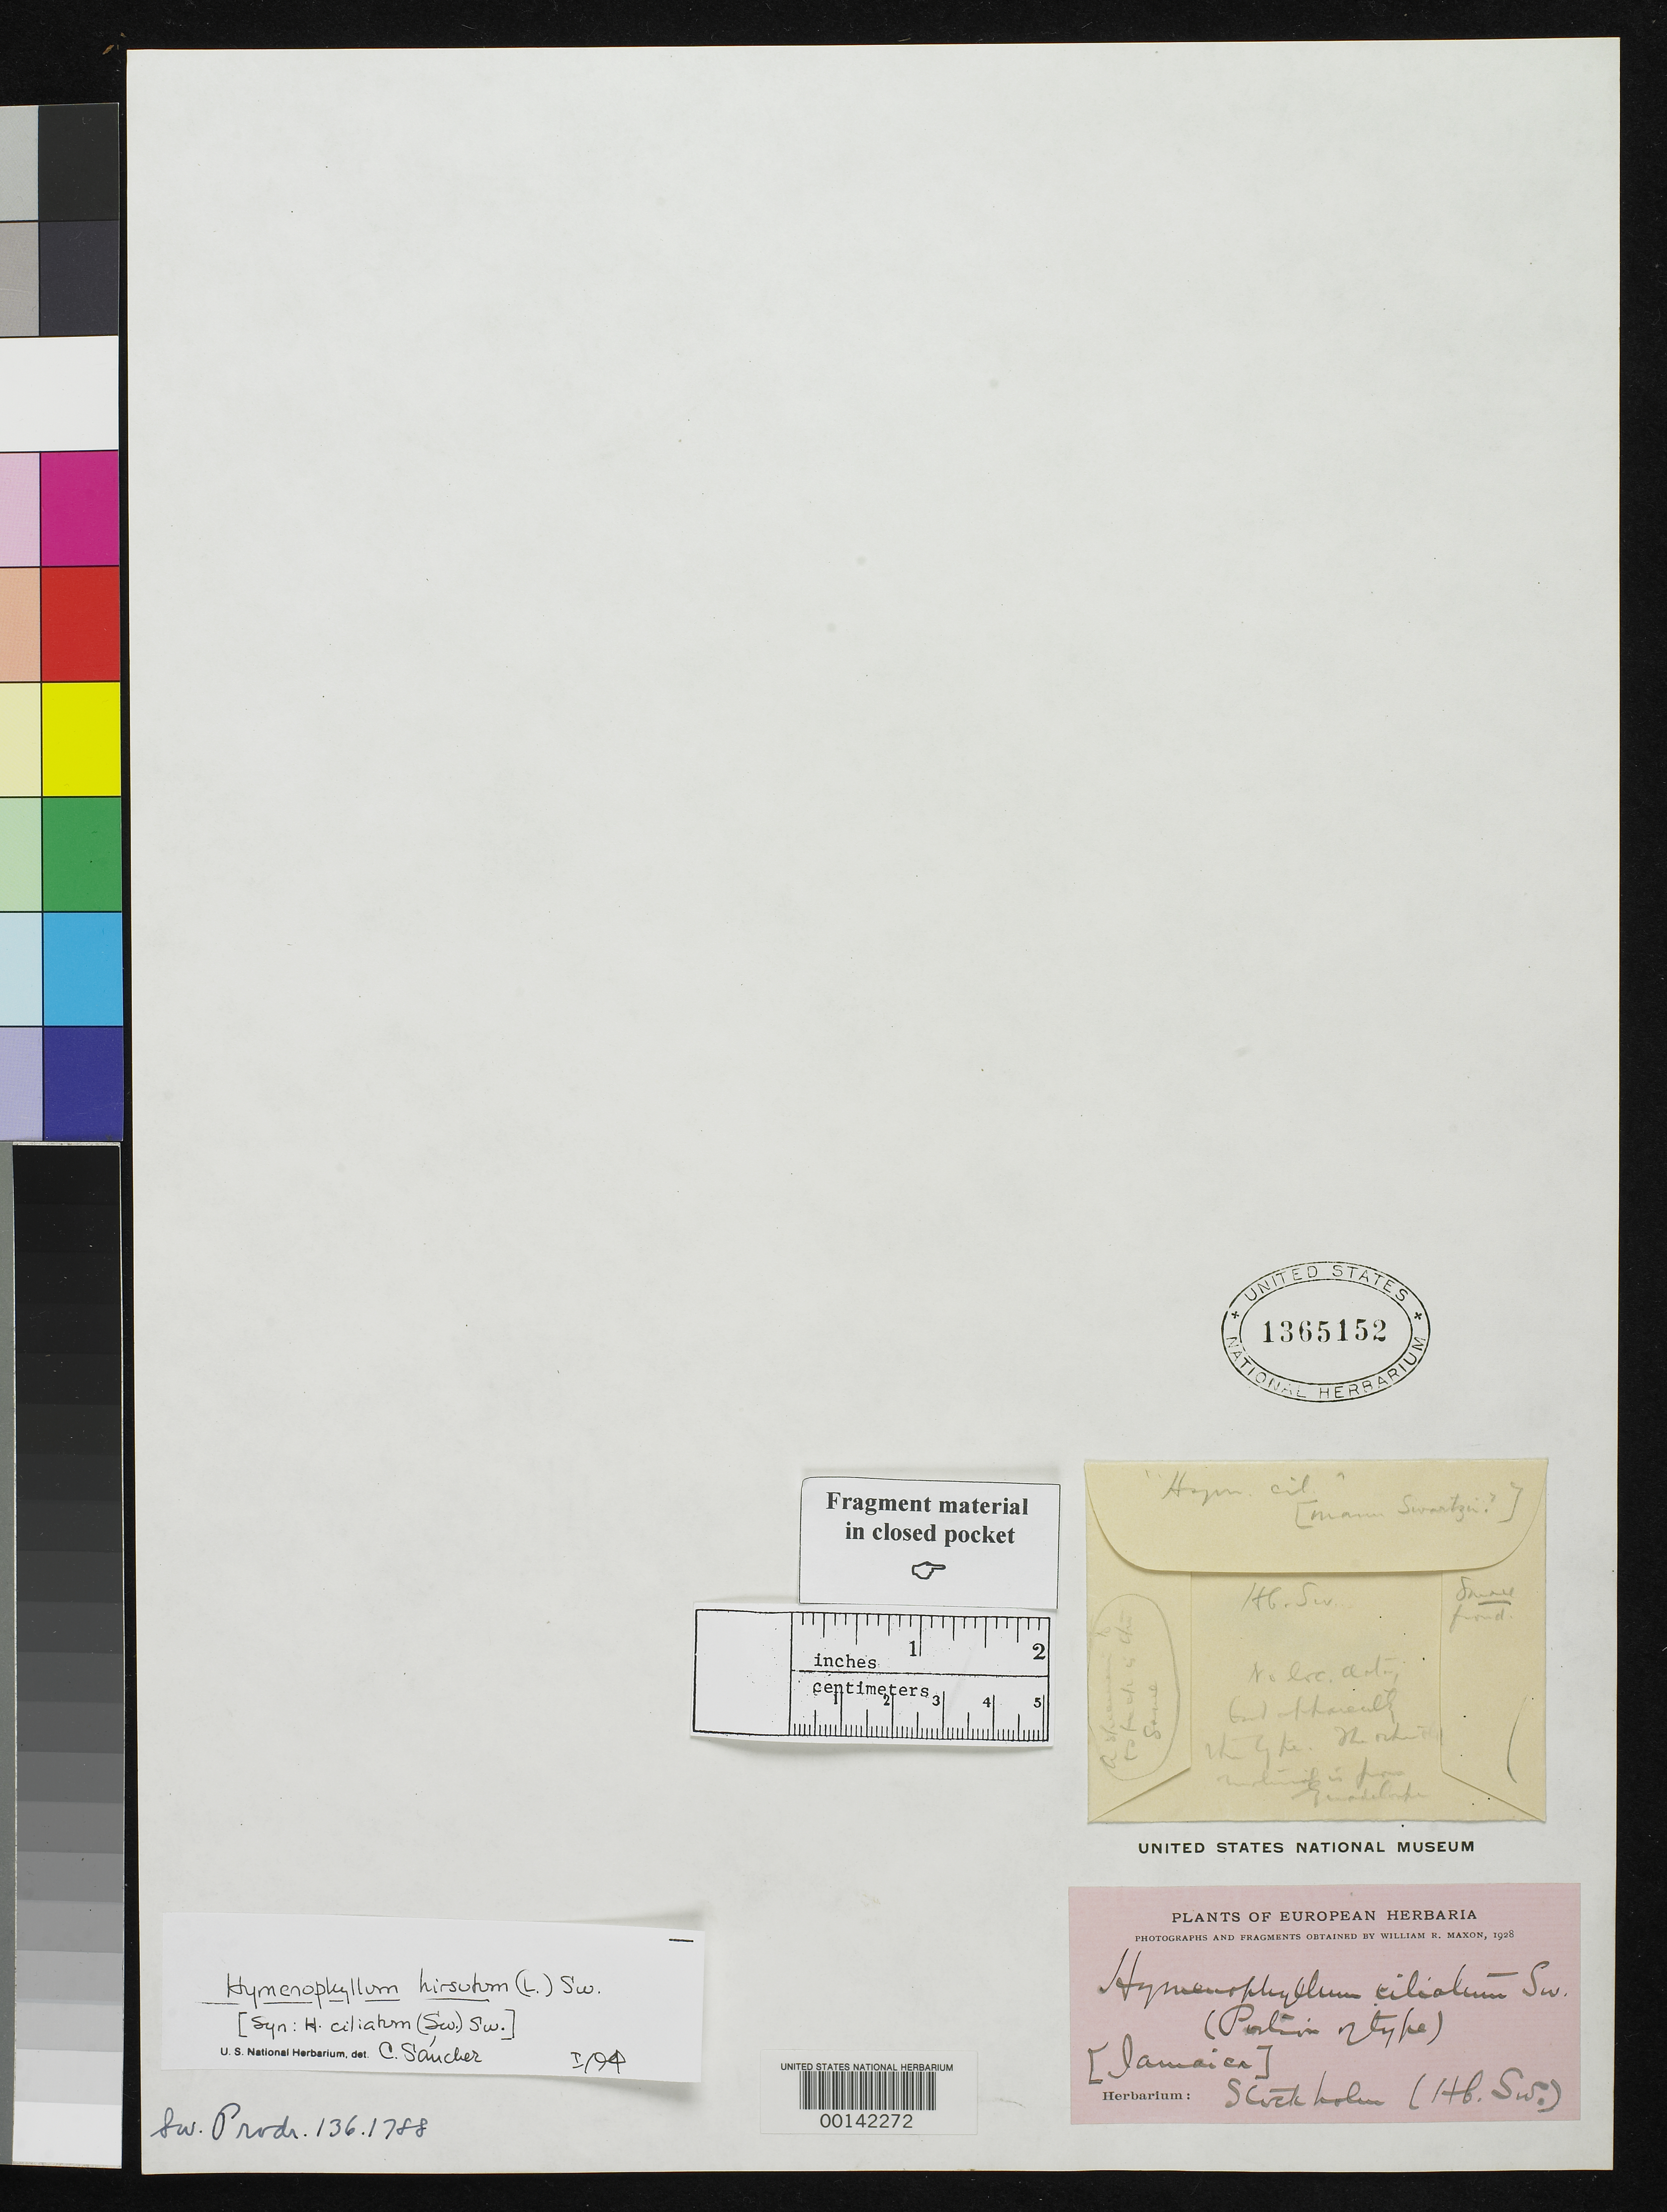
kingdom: Plantae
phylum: Tracheophyta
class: Polypodiopsida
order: Hymenophyllales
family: Hymenophyllaceae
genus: Hymenophyllum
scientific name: Hymenophyllum ciliatum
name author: Sw.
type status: Type Fragment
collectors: O. P. Swartz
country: Jamaica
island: Greater Antilles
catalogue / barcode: US 1365152